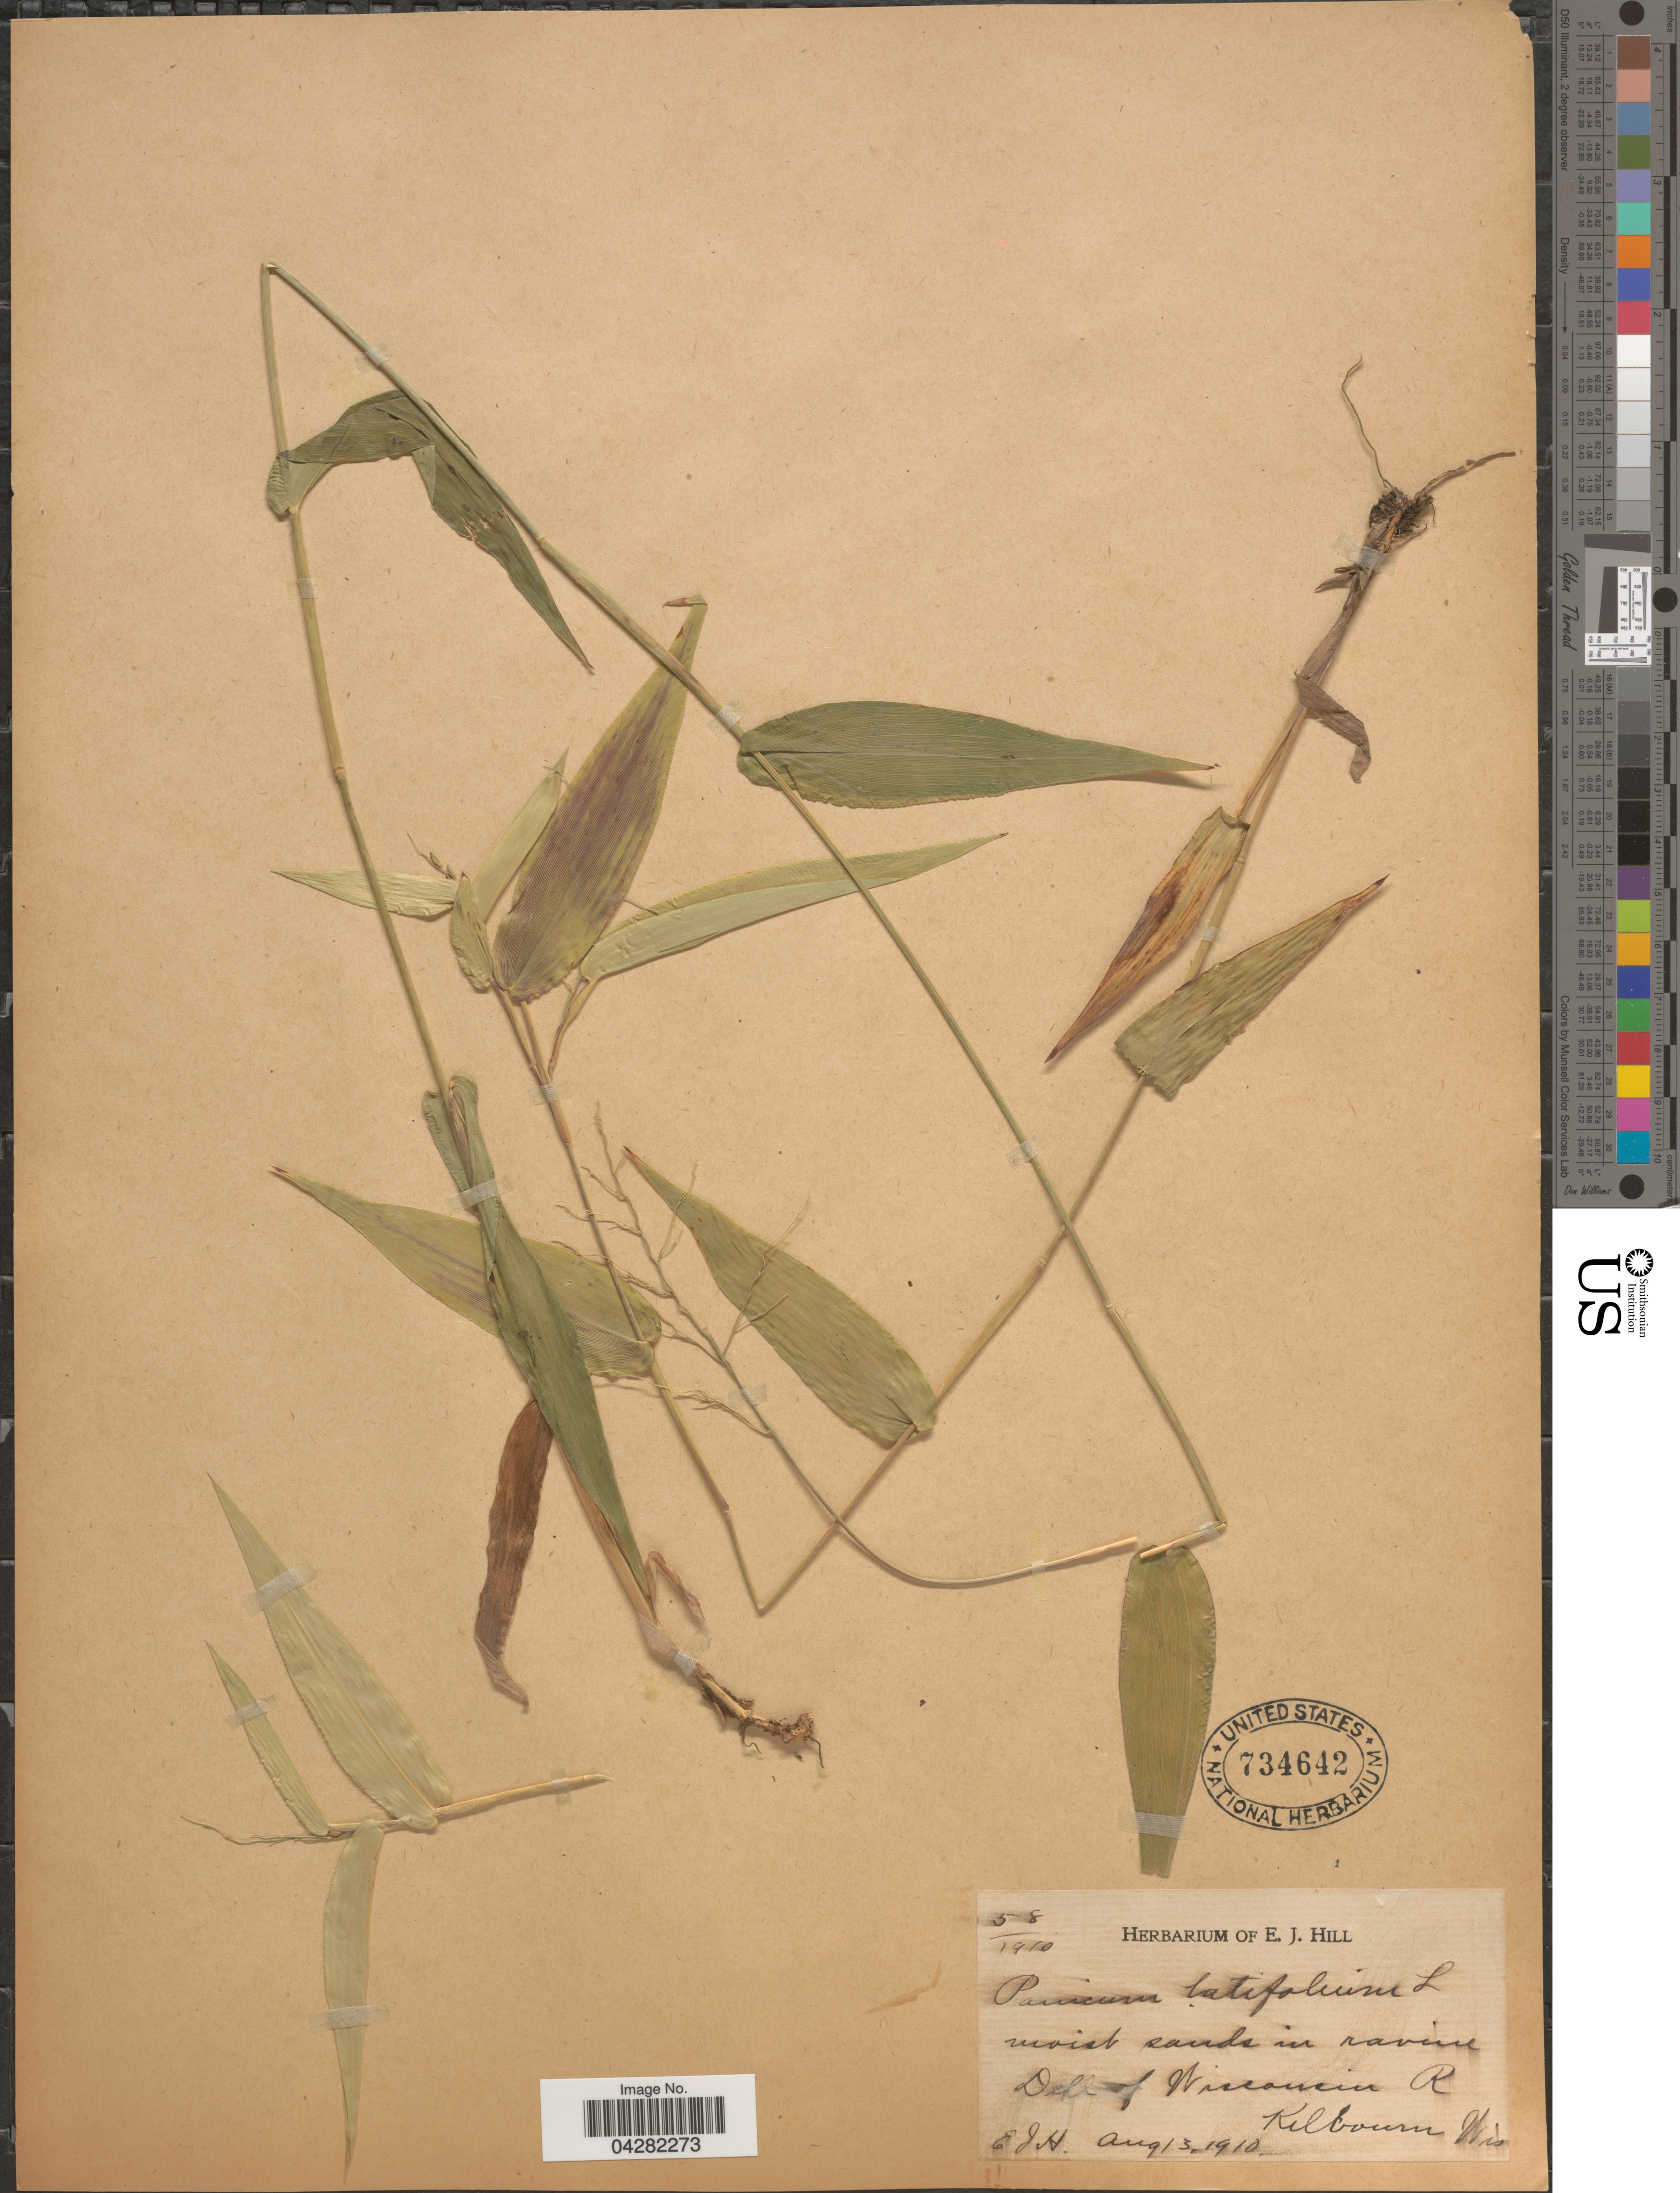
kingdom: Plantae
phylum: Tracheophyta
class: Liliopsida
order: Poales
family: Poaceae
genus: Dichanthelium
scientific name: Dichanthelium laxiflorum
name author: (Lam.) Gould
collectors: E. J. Hill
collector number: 58/1910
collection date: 1910-08-13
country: United States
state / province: Wisconsin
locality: Dell of Wisconsin R. Kilbourn.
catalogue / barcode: US 734642